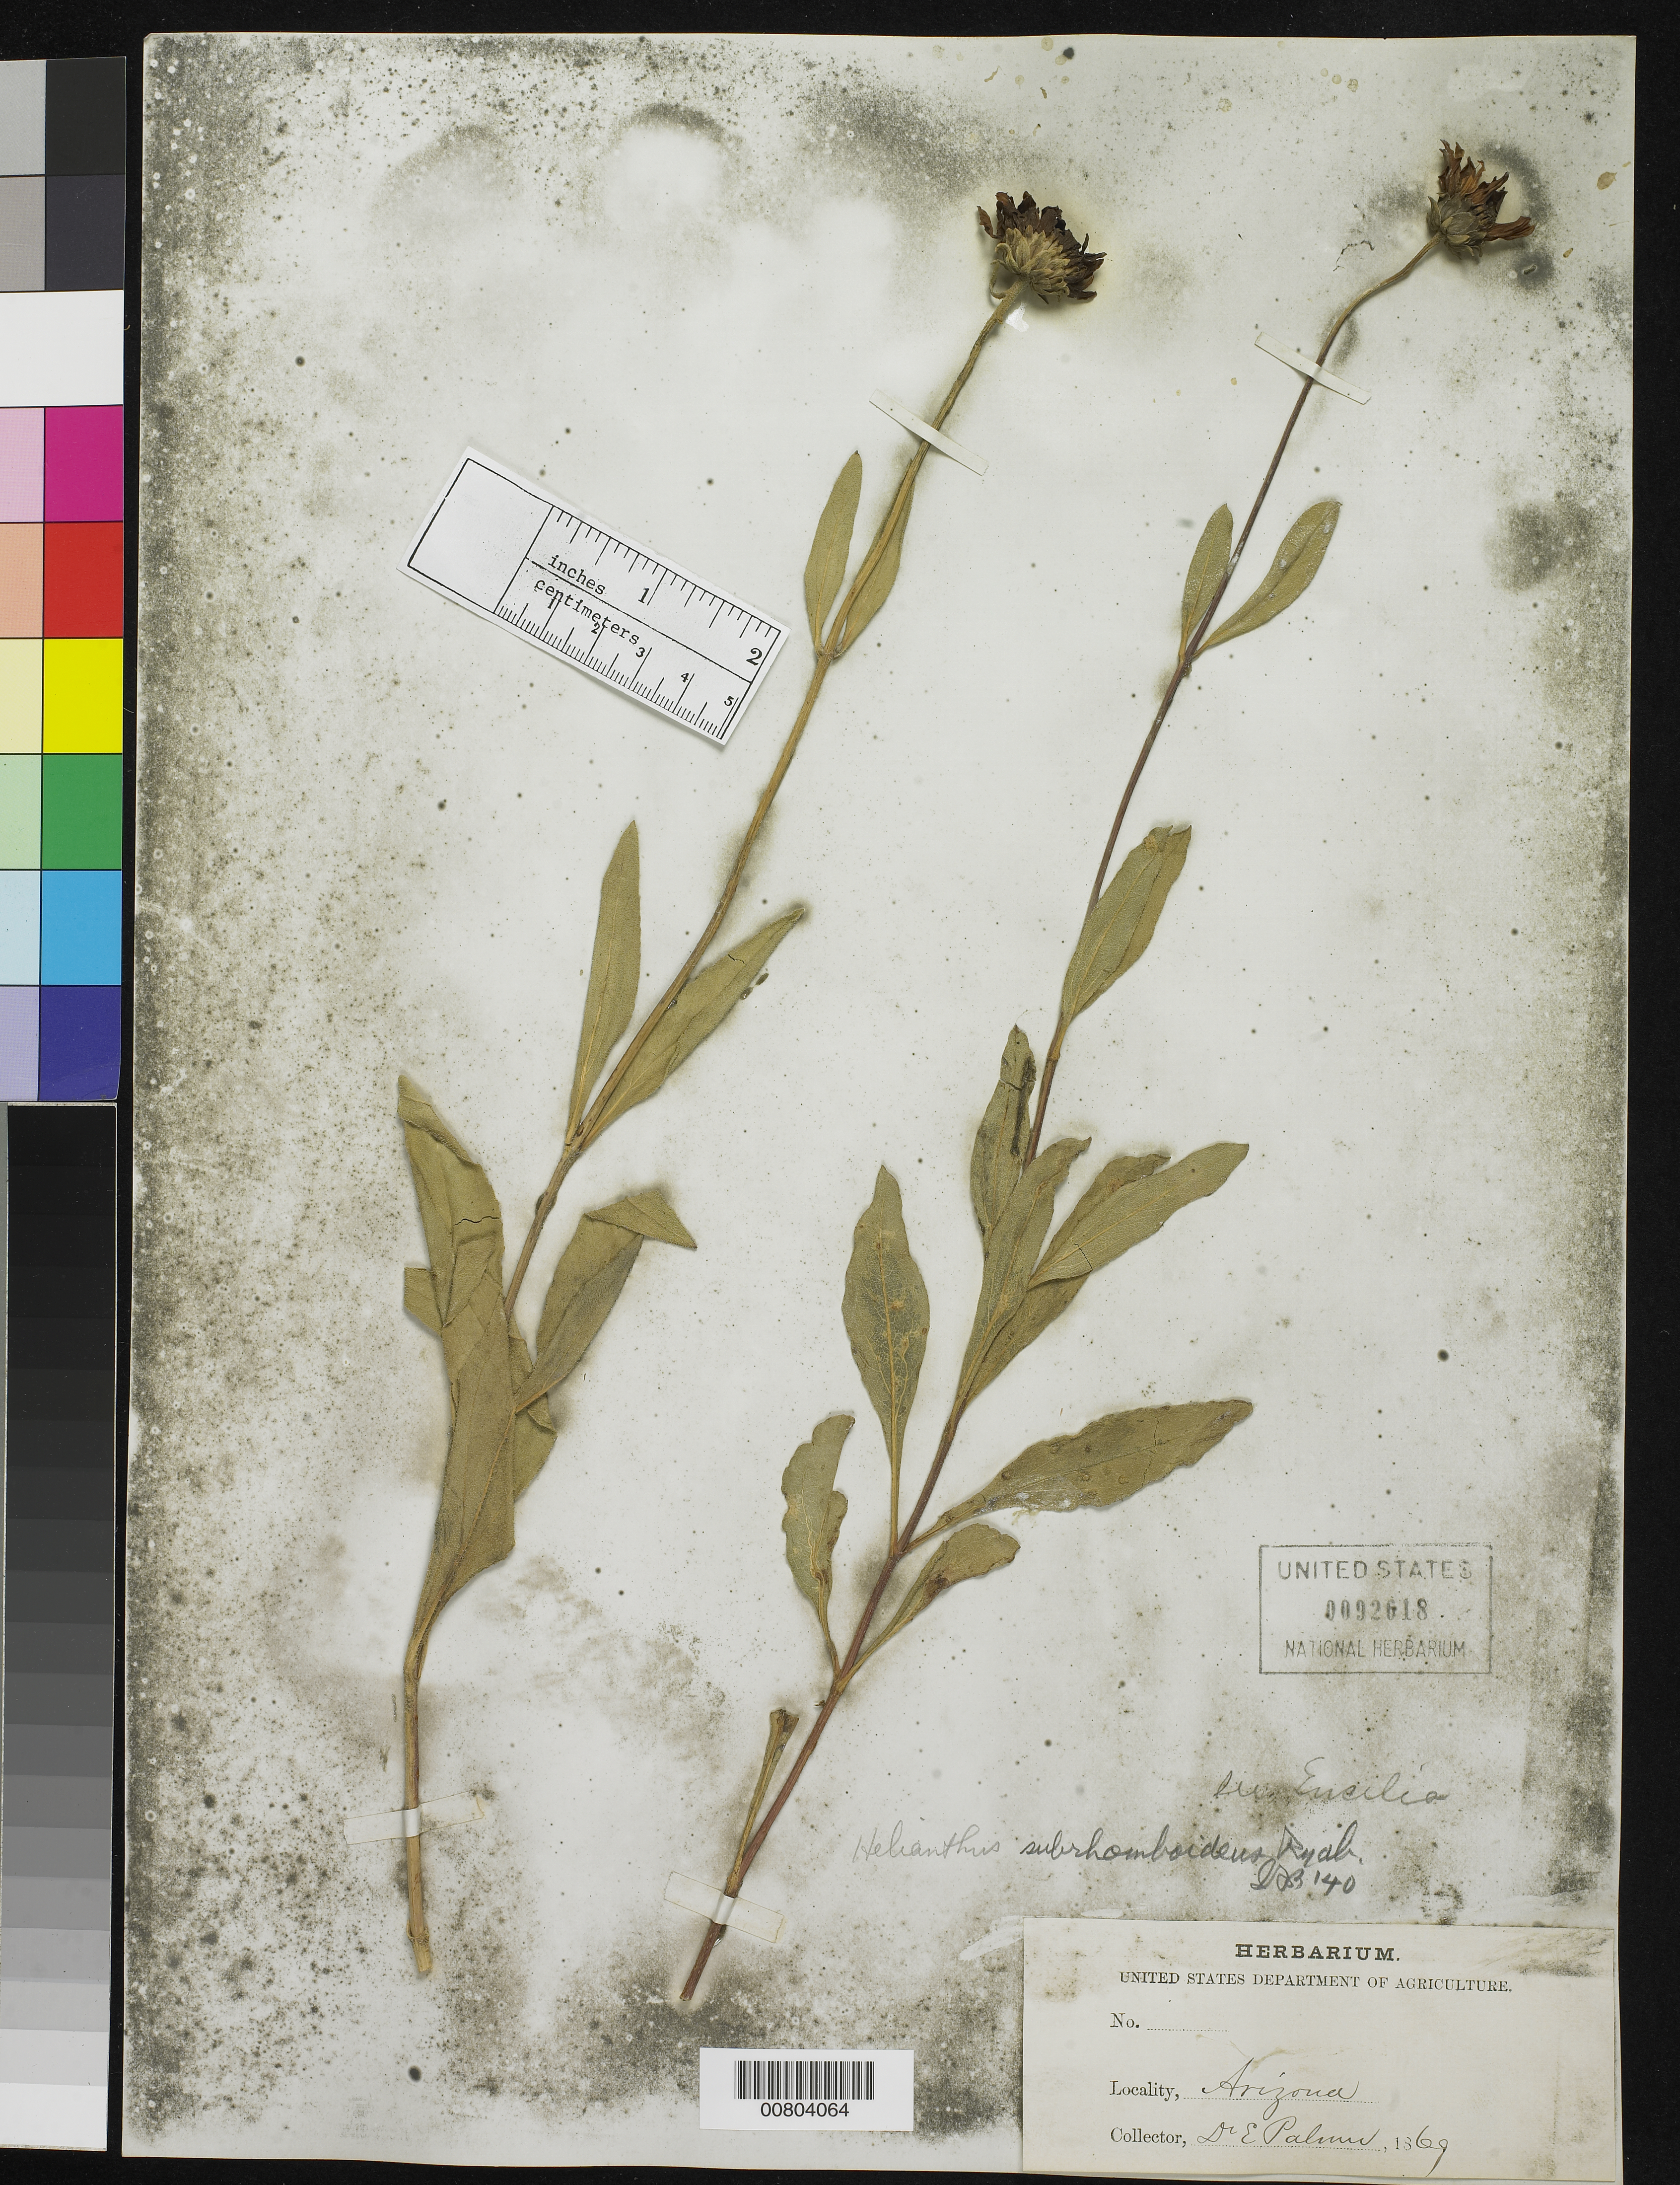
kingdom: Plantae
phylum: Tracheophyta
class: Magnoliopsida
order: Asterales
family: Asteraceae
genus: Helianthus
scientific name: Helianthus subrhomboideus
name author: Rydb.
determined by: Blake, Sydney F.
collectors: E. Palmer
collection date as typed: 1869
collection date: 1869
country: United States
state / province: Arizona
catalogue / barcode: US 92618